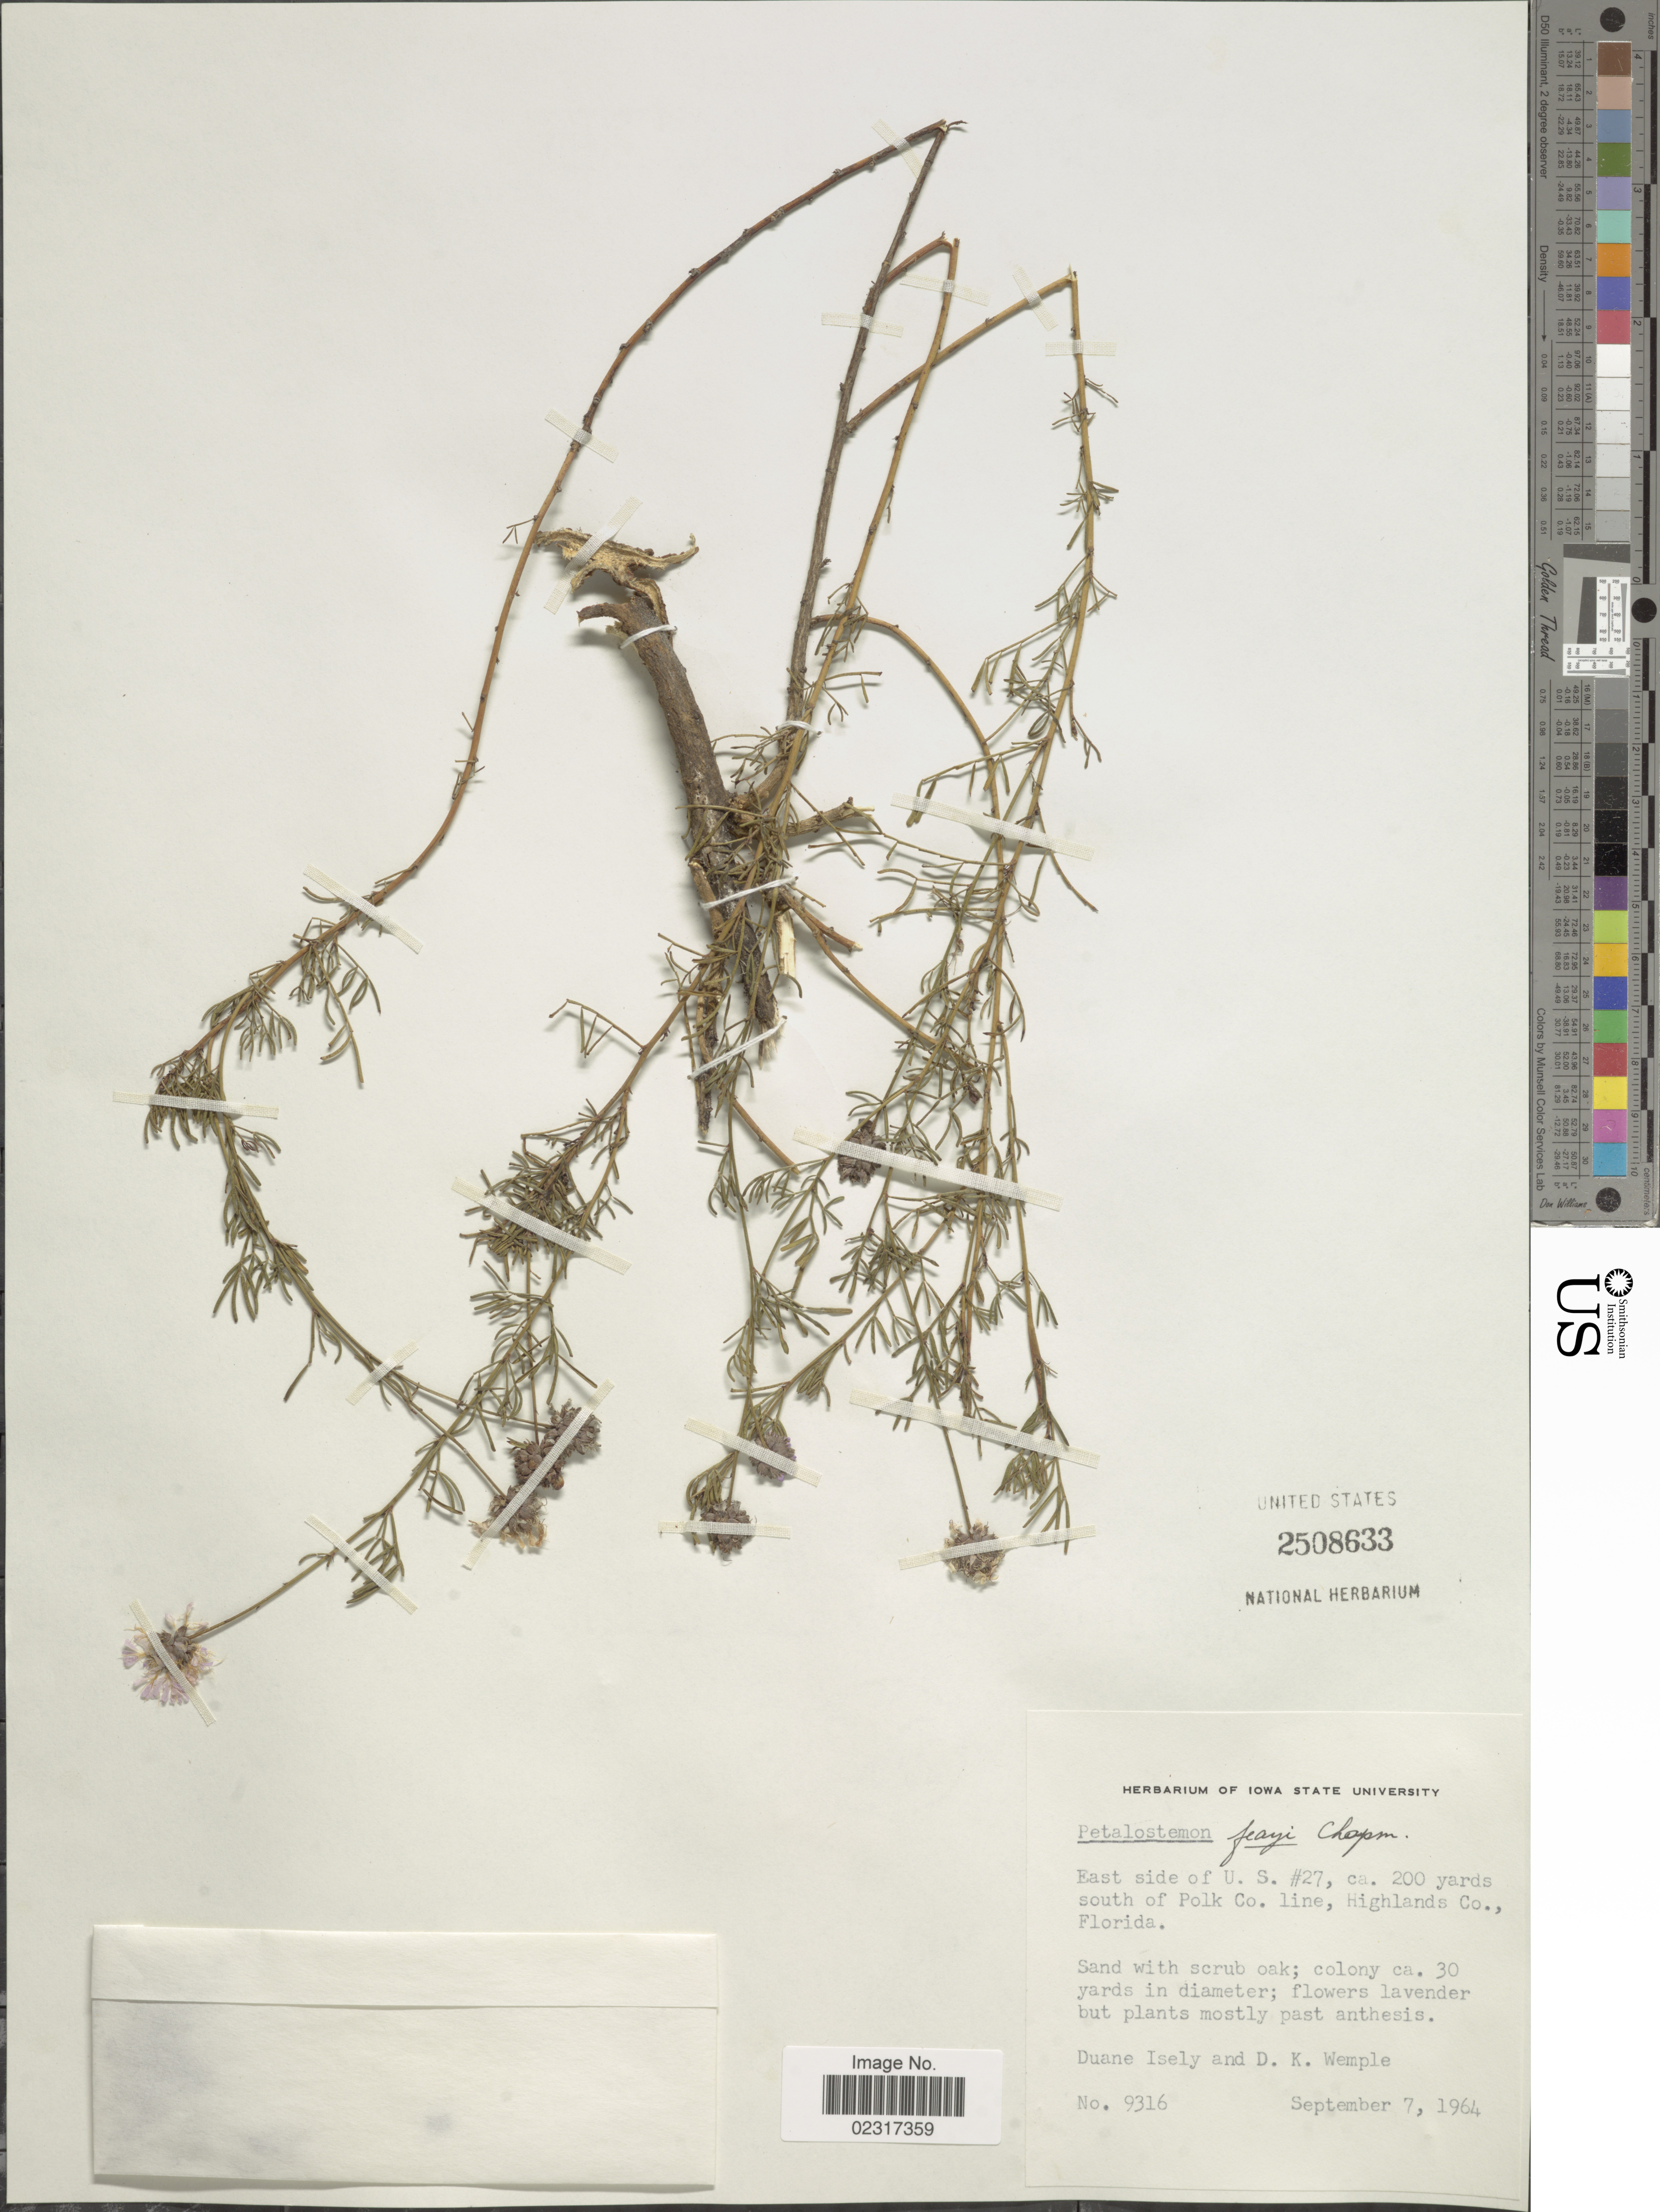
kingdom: Plantae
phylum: Tracheophyta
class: Magnoliopsida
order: Fabales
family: Fabaceae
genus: Dalea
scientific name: Dalea feayi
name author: (Chapm.) Barneby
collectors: D. Isely & D. Wemple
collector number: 9316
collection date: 1964-09-07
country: United States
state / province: Florida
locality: East side of U.S. #27, ca. 200 yards south of Polk Co. line, Highlands Co.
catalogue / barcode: US 2508633